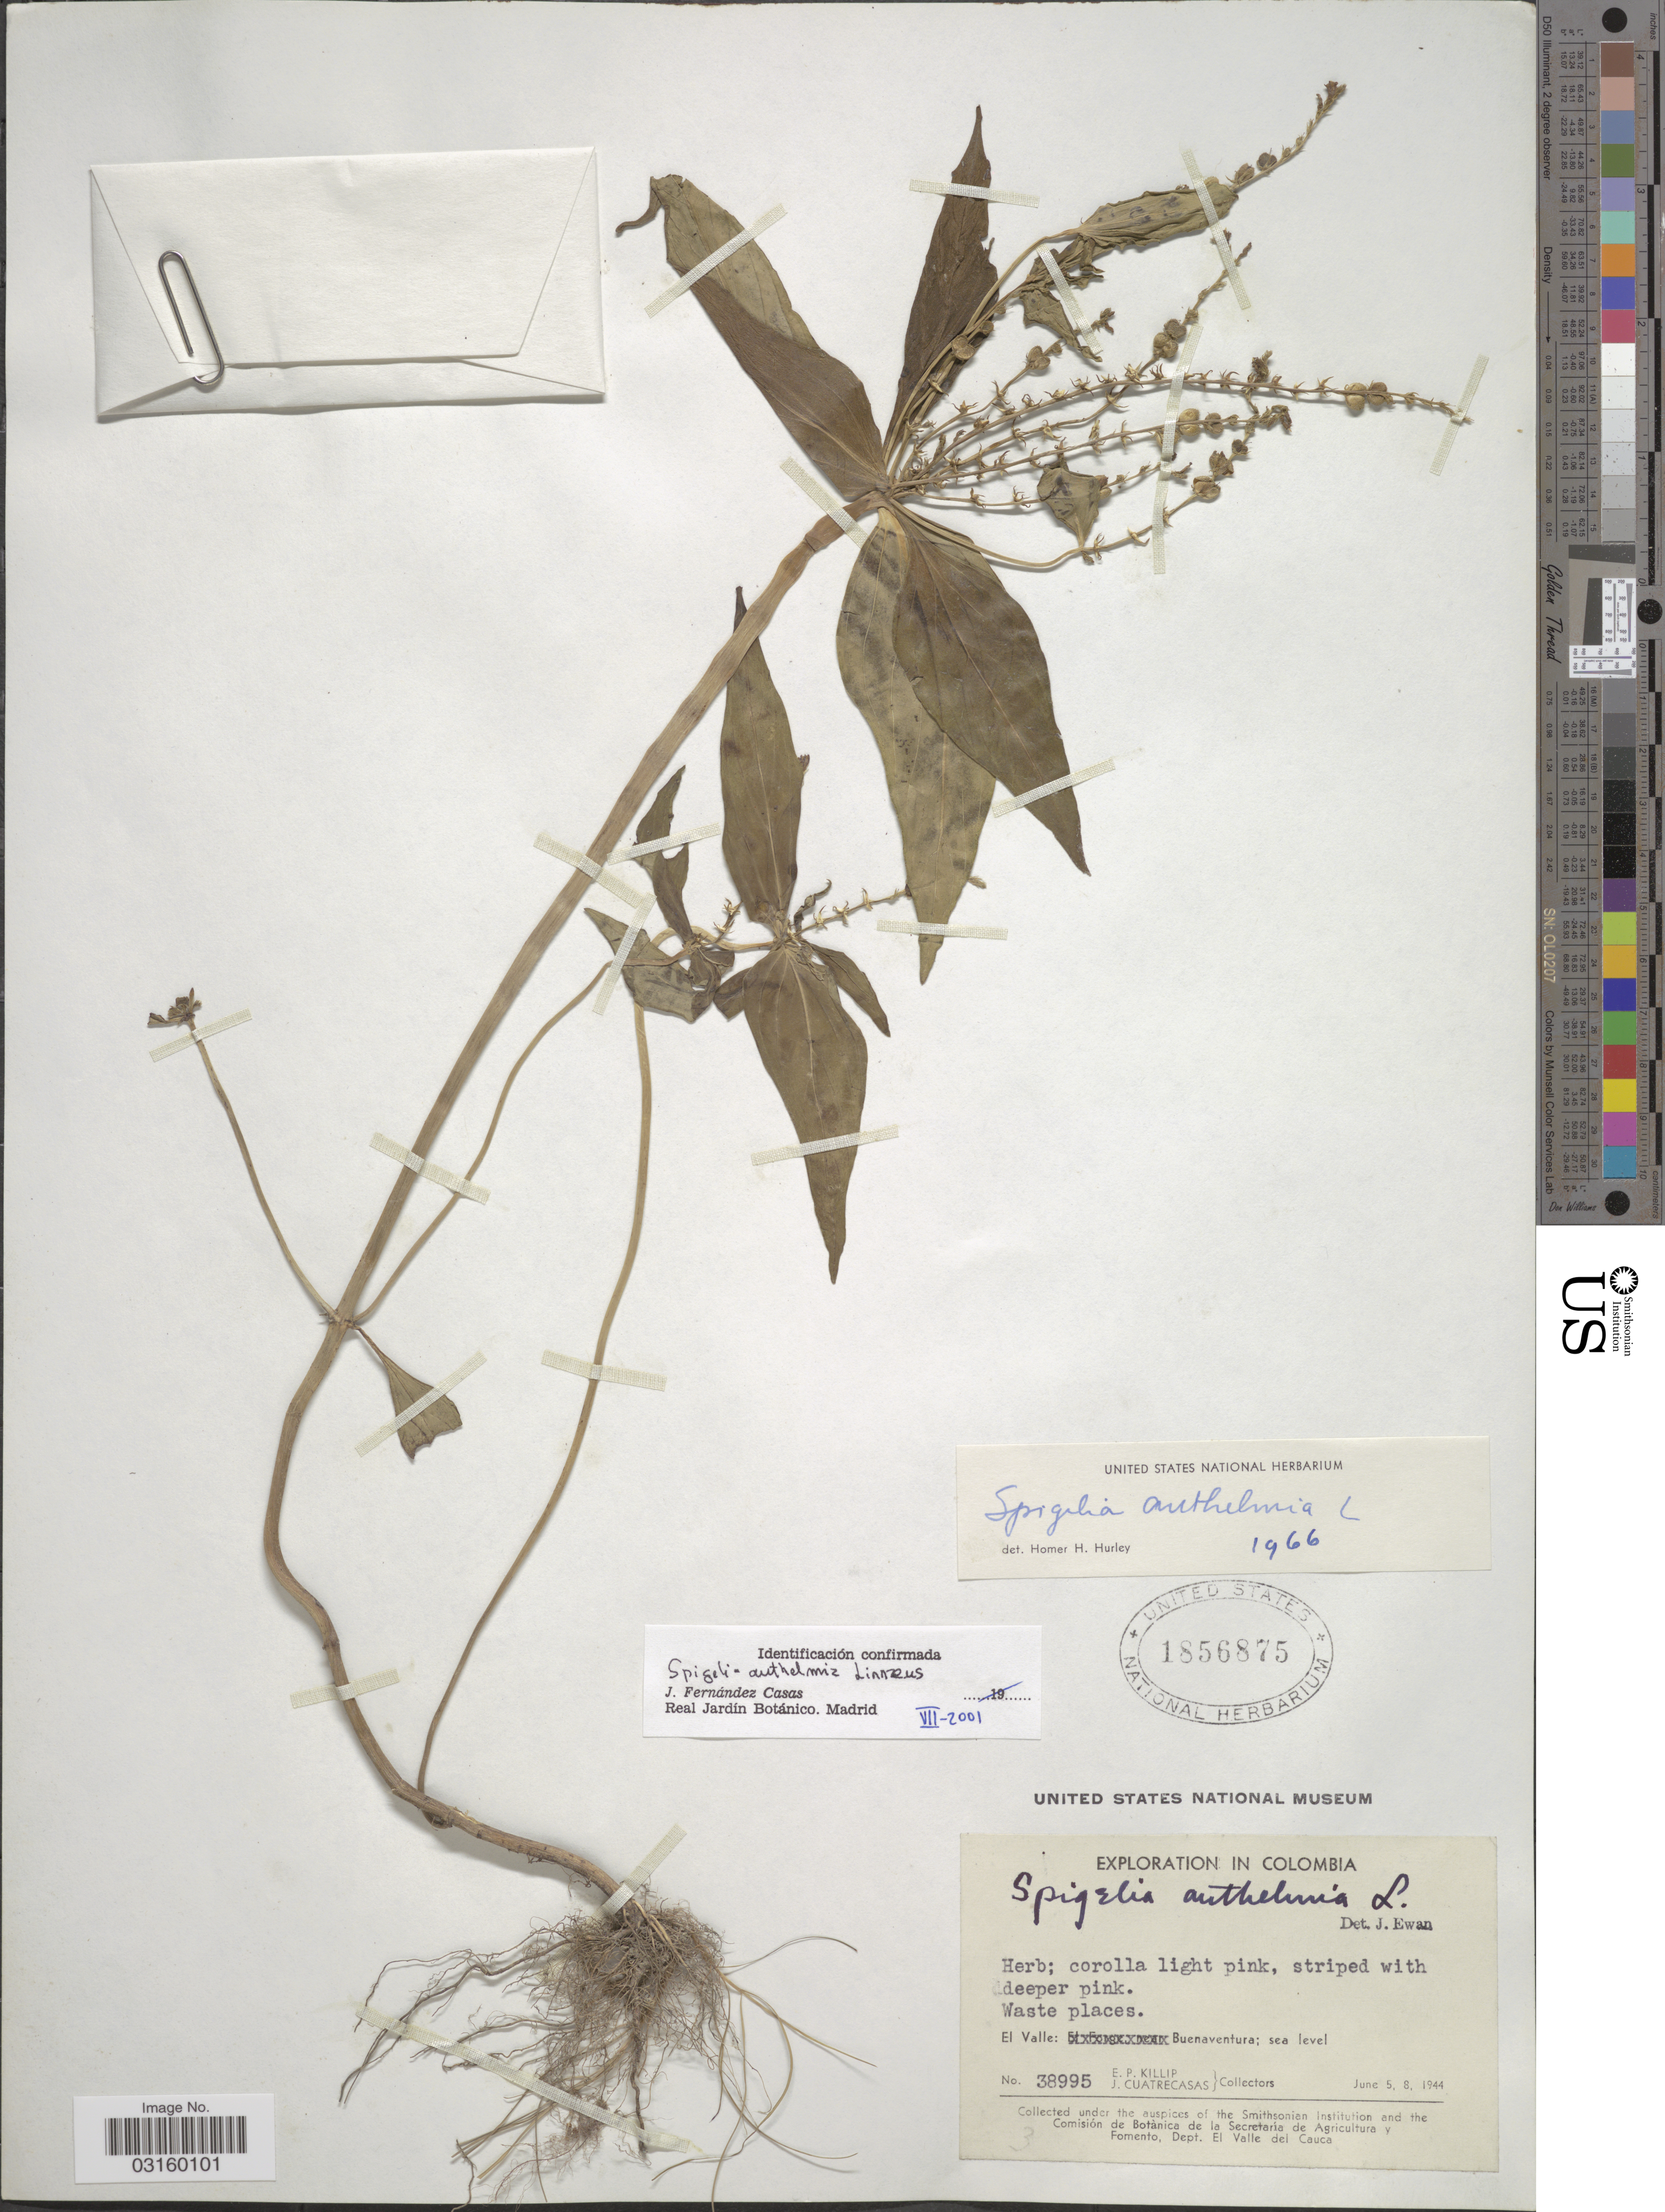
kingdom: Plantae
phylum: Tracheophyta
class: Magnoliopsida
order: Gentianales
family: Loganiaceae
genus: Spigelia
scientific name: Spigelia anthelmia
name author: L.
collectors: E. P. Killip & J. Cuatrecasas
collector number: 38995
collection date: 1944-06-05/1944-06-08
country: Colombia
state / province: Valle del Cauca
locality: El Valle: Buenaventura.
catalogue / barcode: US 1856875